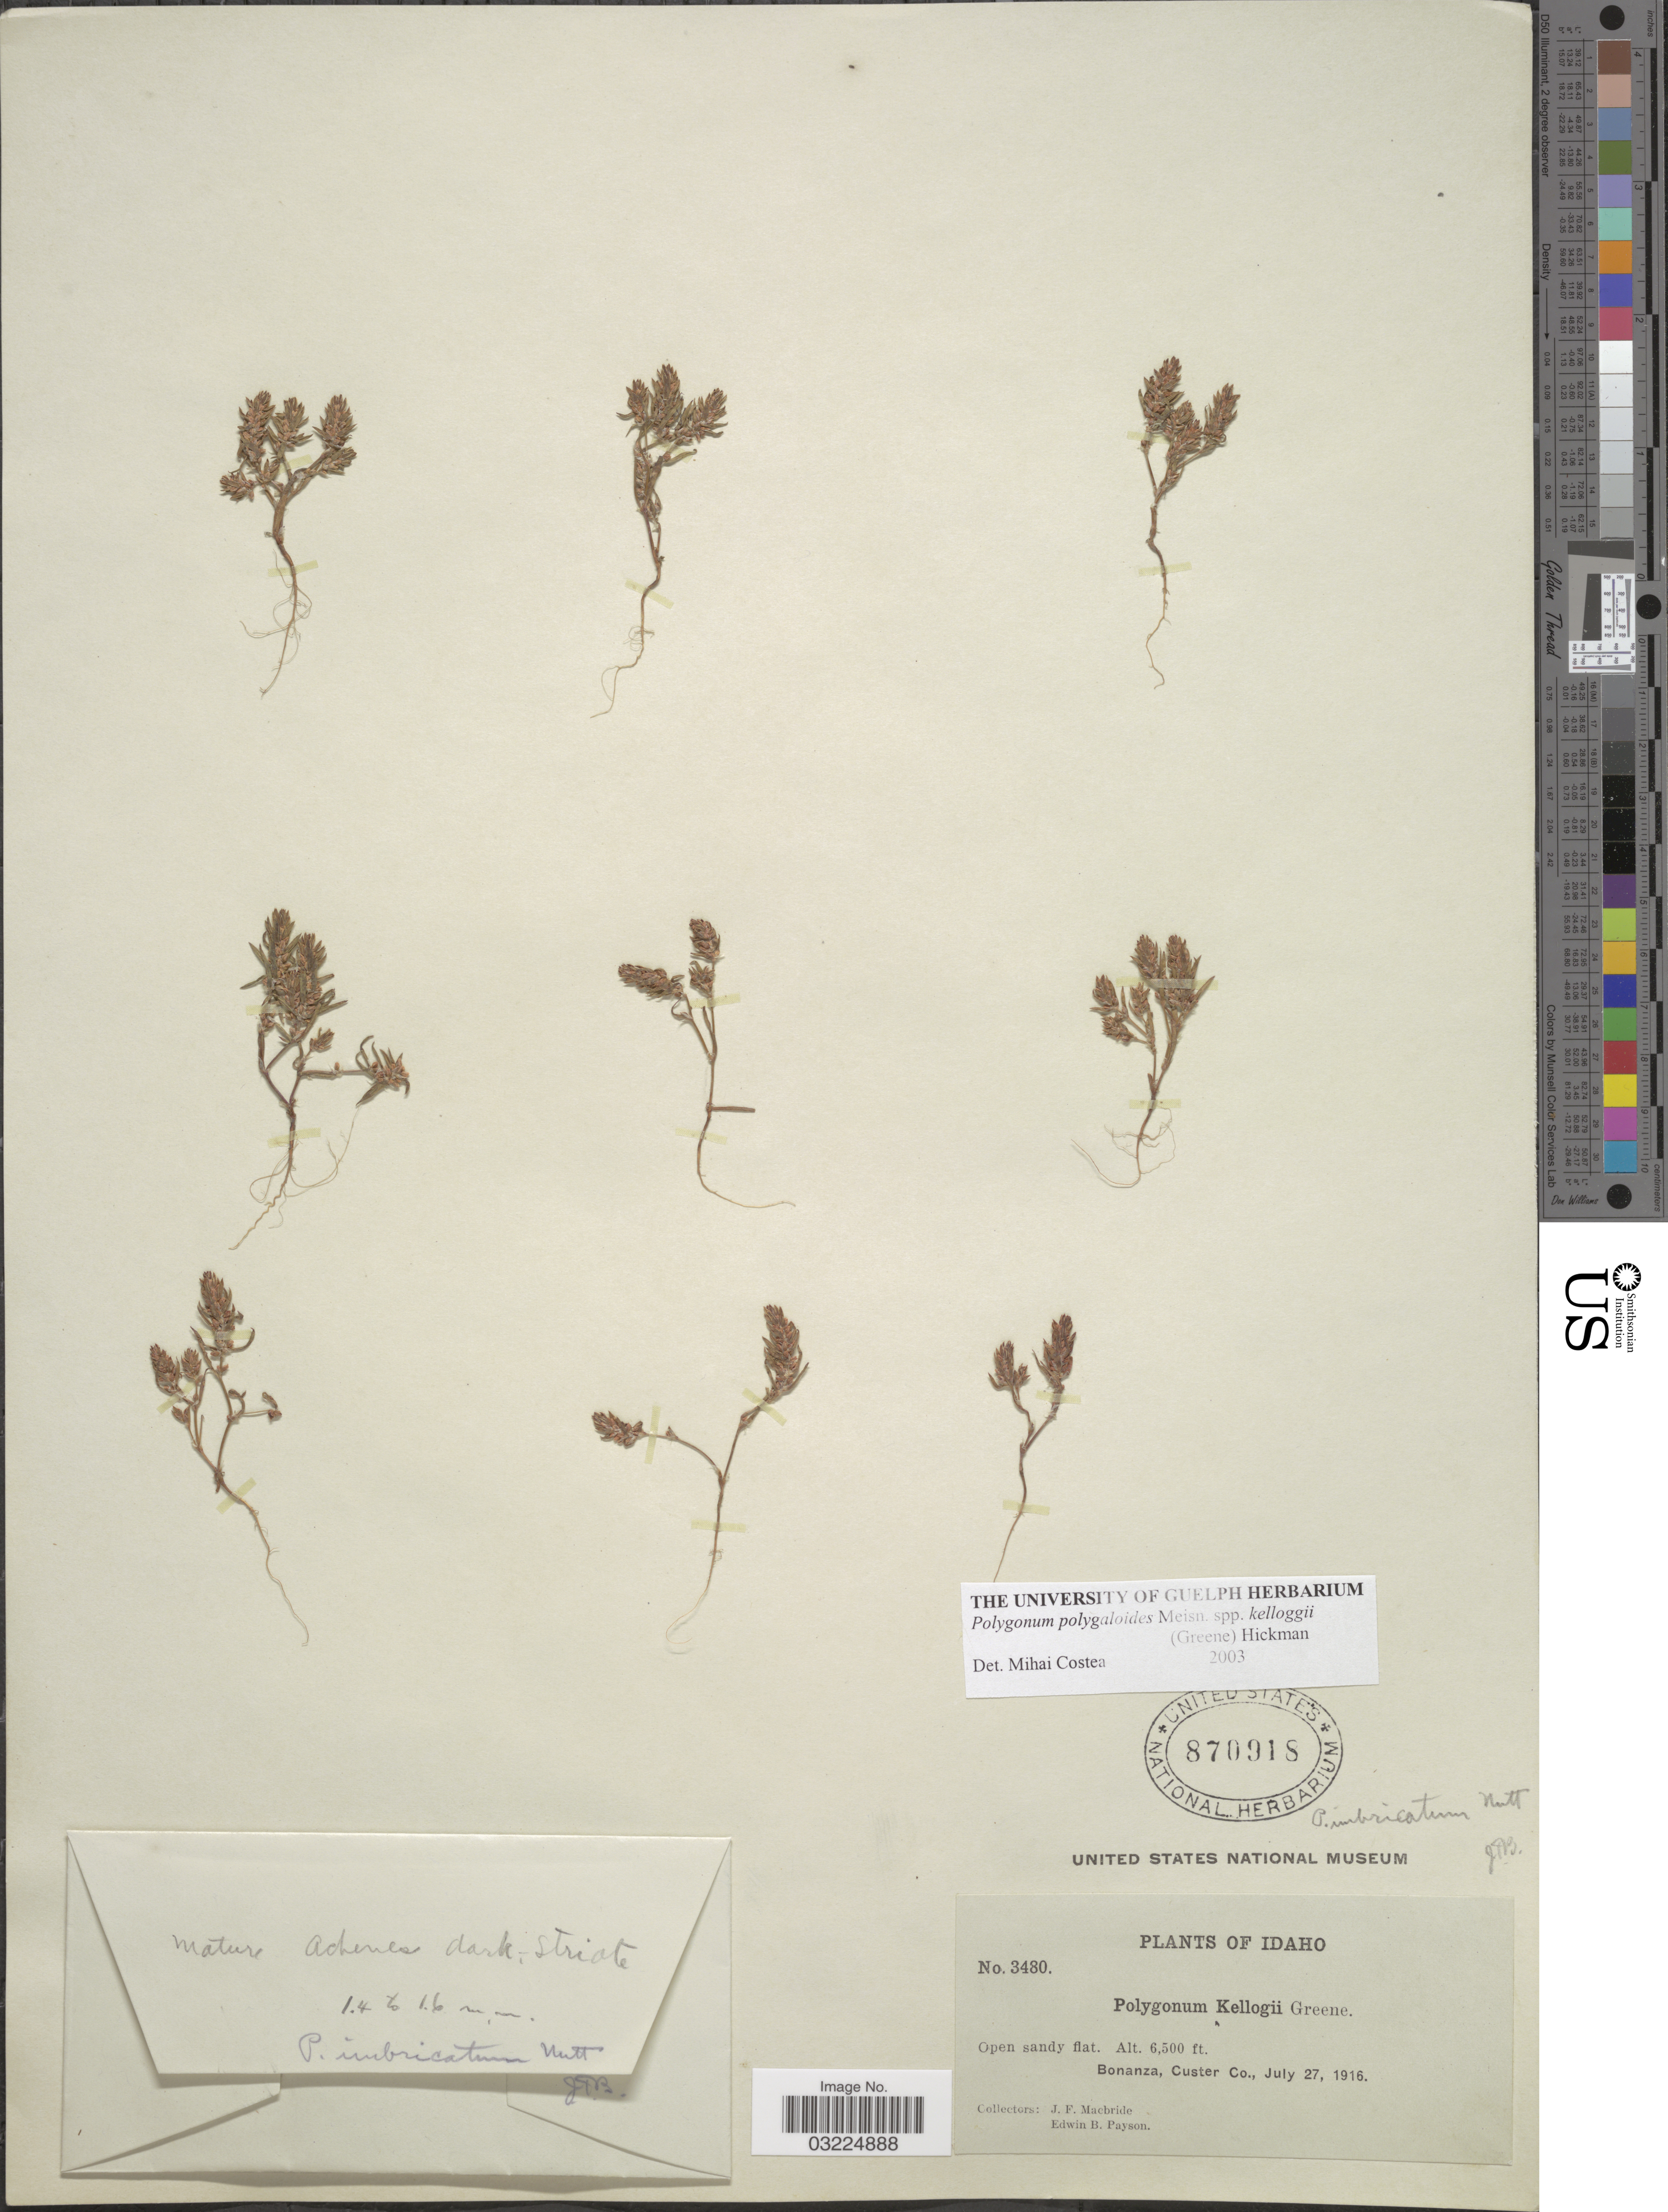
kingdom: Plantae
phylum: Tracheophyta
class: Magnoliopsida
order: Caryophyllales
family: Polygonaceae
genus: Polygonum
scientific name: Polygonum polygaloides subsp. kelloggii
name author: (Greene) Hickman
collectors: J. F. Macbride & E. B. Payson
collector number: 3480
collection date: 1916-07-27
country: United States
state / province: Idaho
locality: Bonanza, Custer Co.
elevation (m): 1981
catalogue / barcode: US 870918